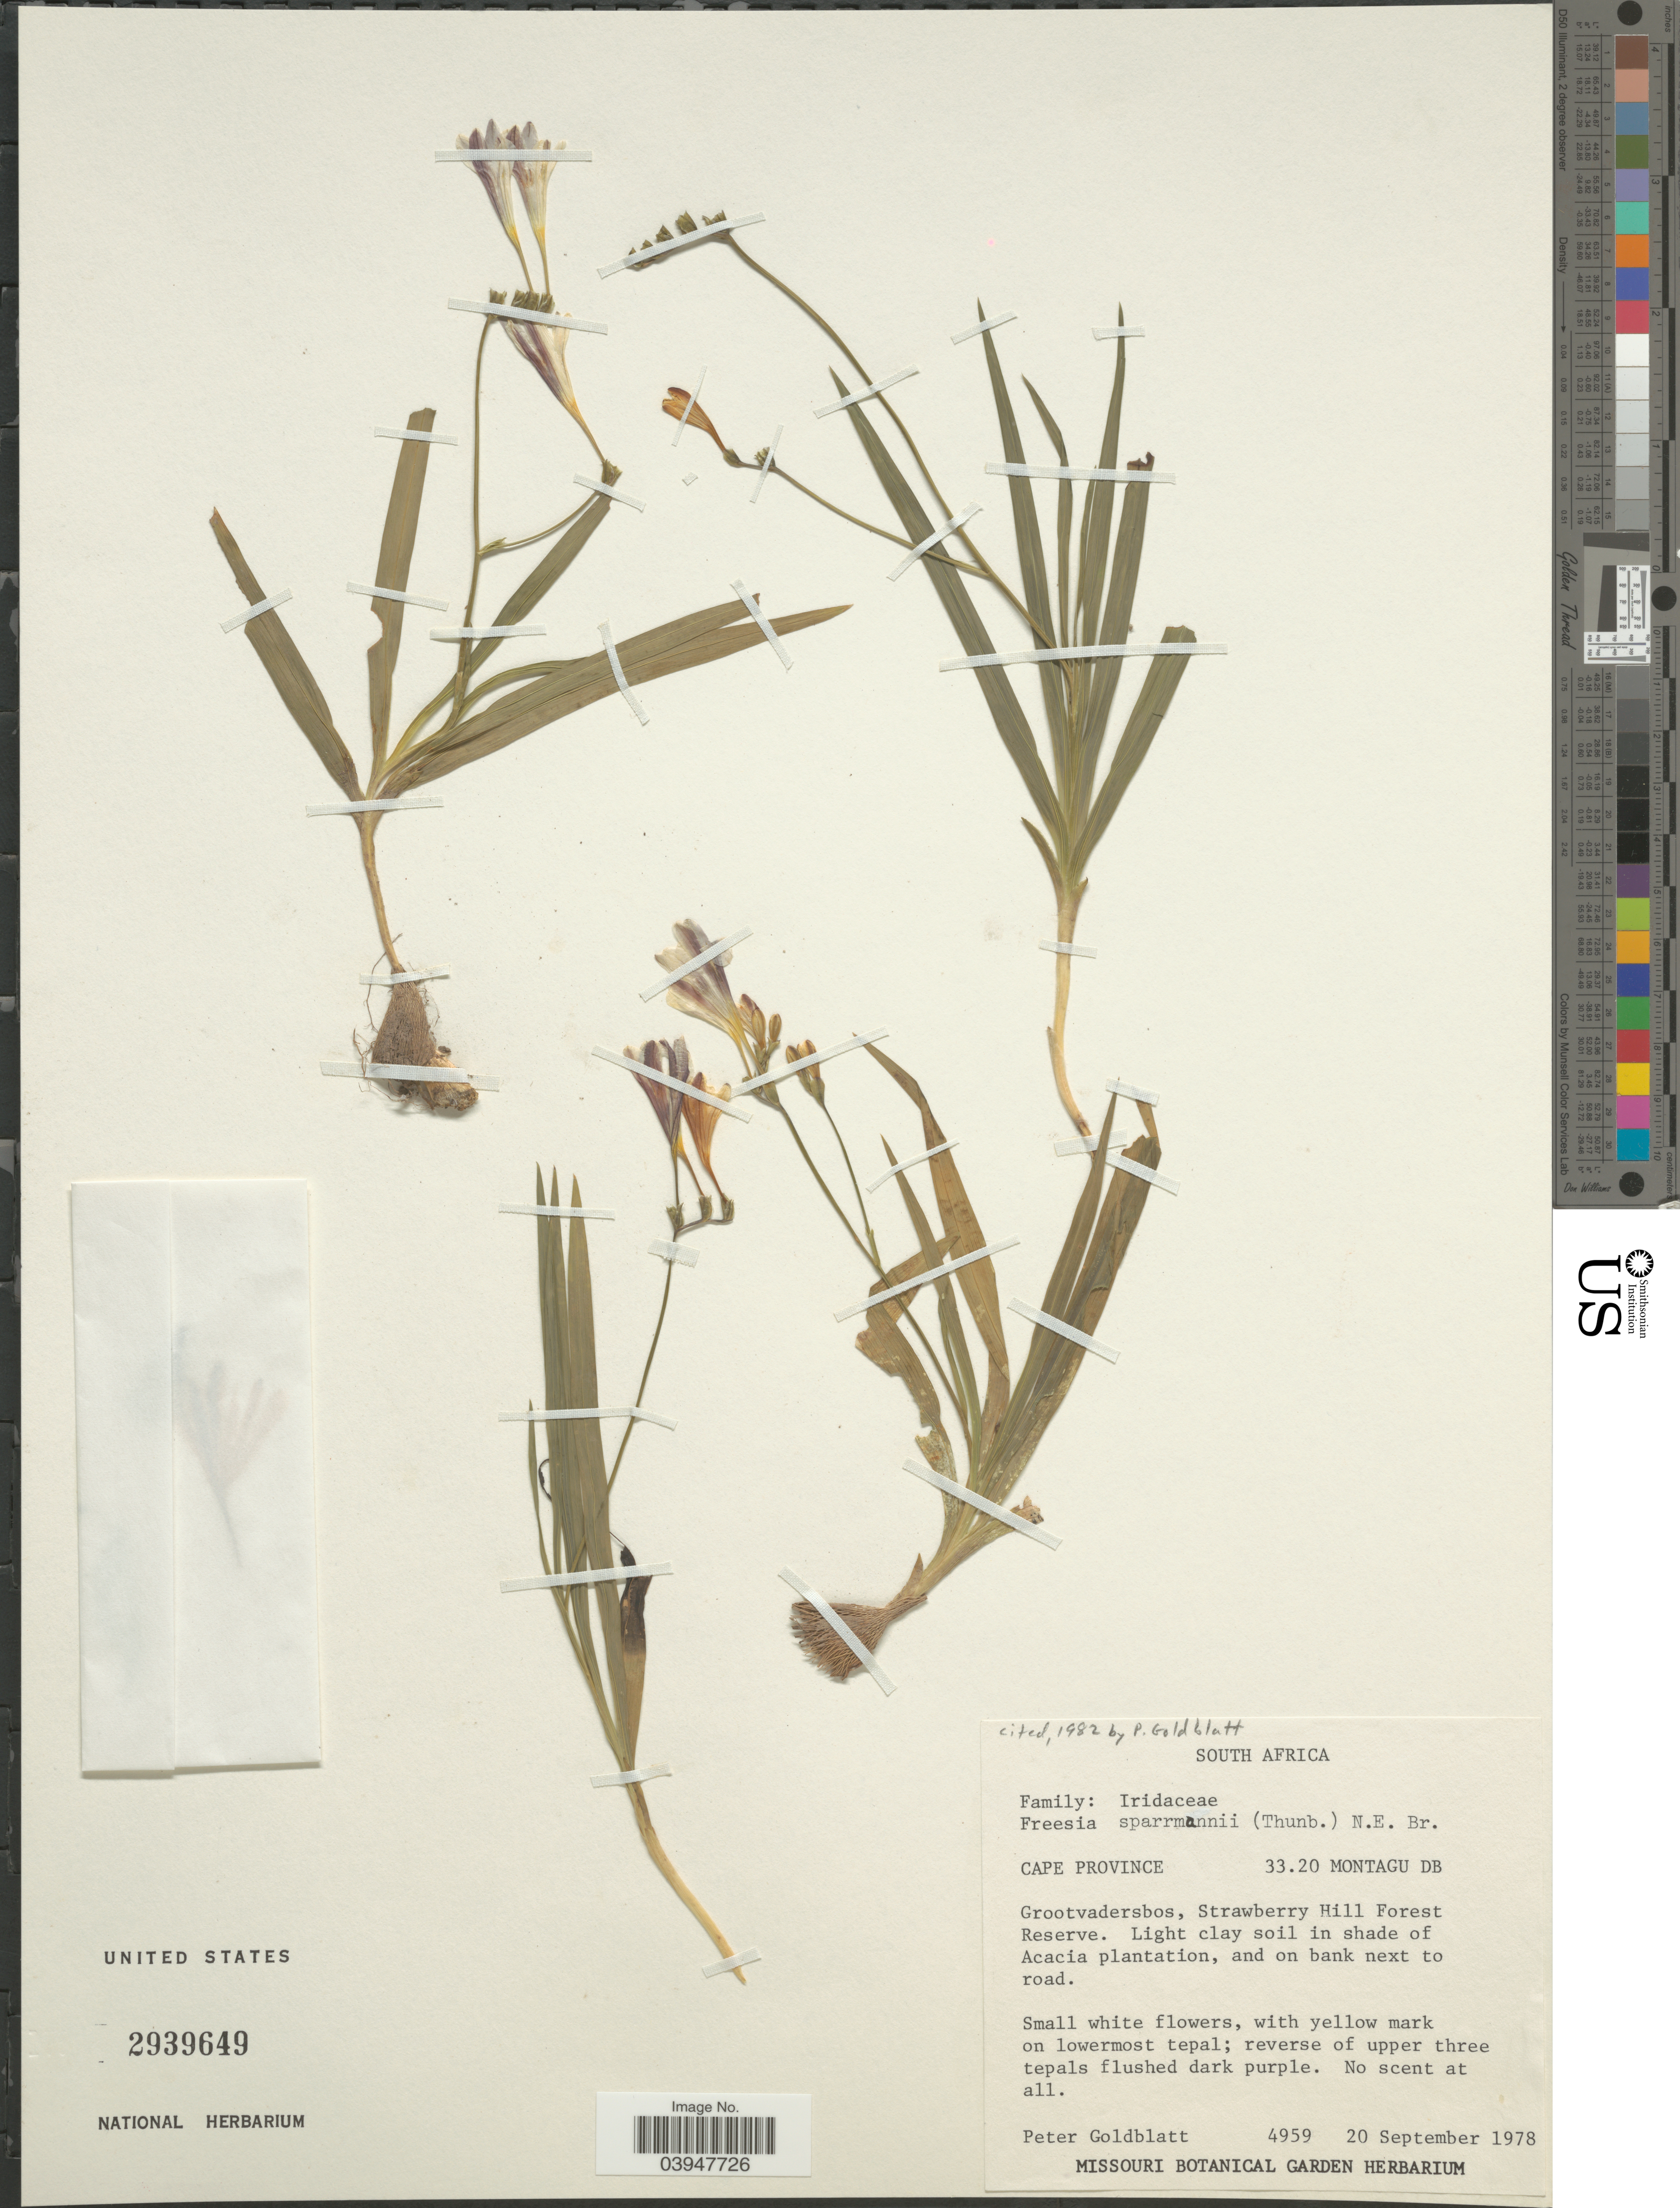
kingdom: Plantae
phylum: Tracheophyta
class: Liliopsida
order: Asparagales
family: Iridaceae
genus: Freesia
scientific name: Freesia sparrmanii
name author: (Thunb.) N.E. Br.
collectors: P. Goldblatt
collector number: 4959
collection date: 1978-09-20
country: South Africa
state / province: Western Cape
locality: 33.20 Montagu DB. Grootvadersbos, Strawberry Hill Forest Reserve.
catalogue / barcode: US 2939649